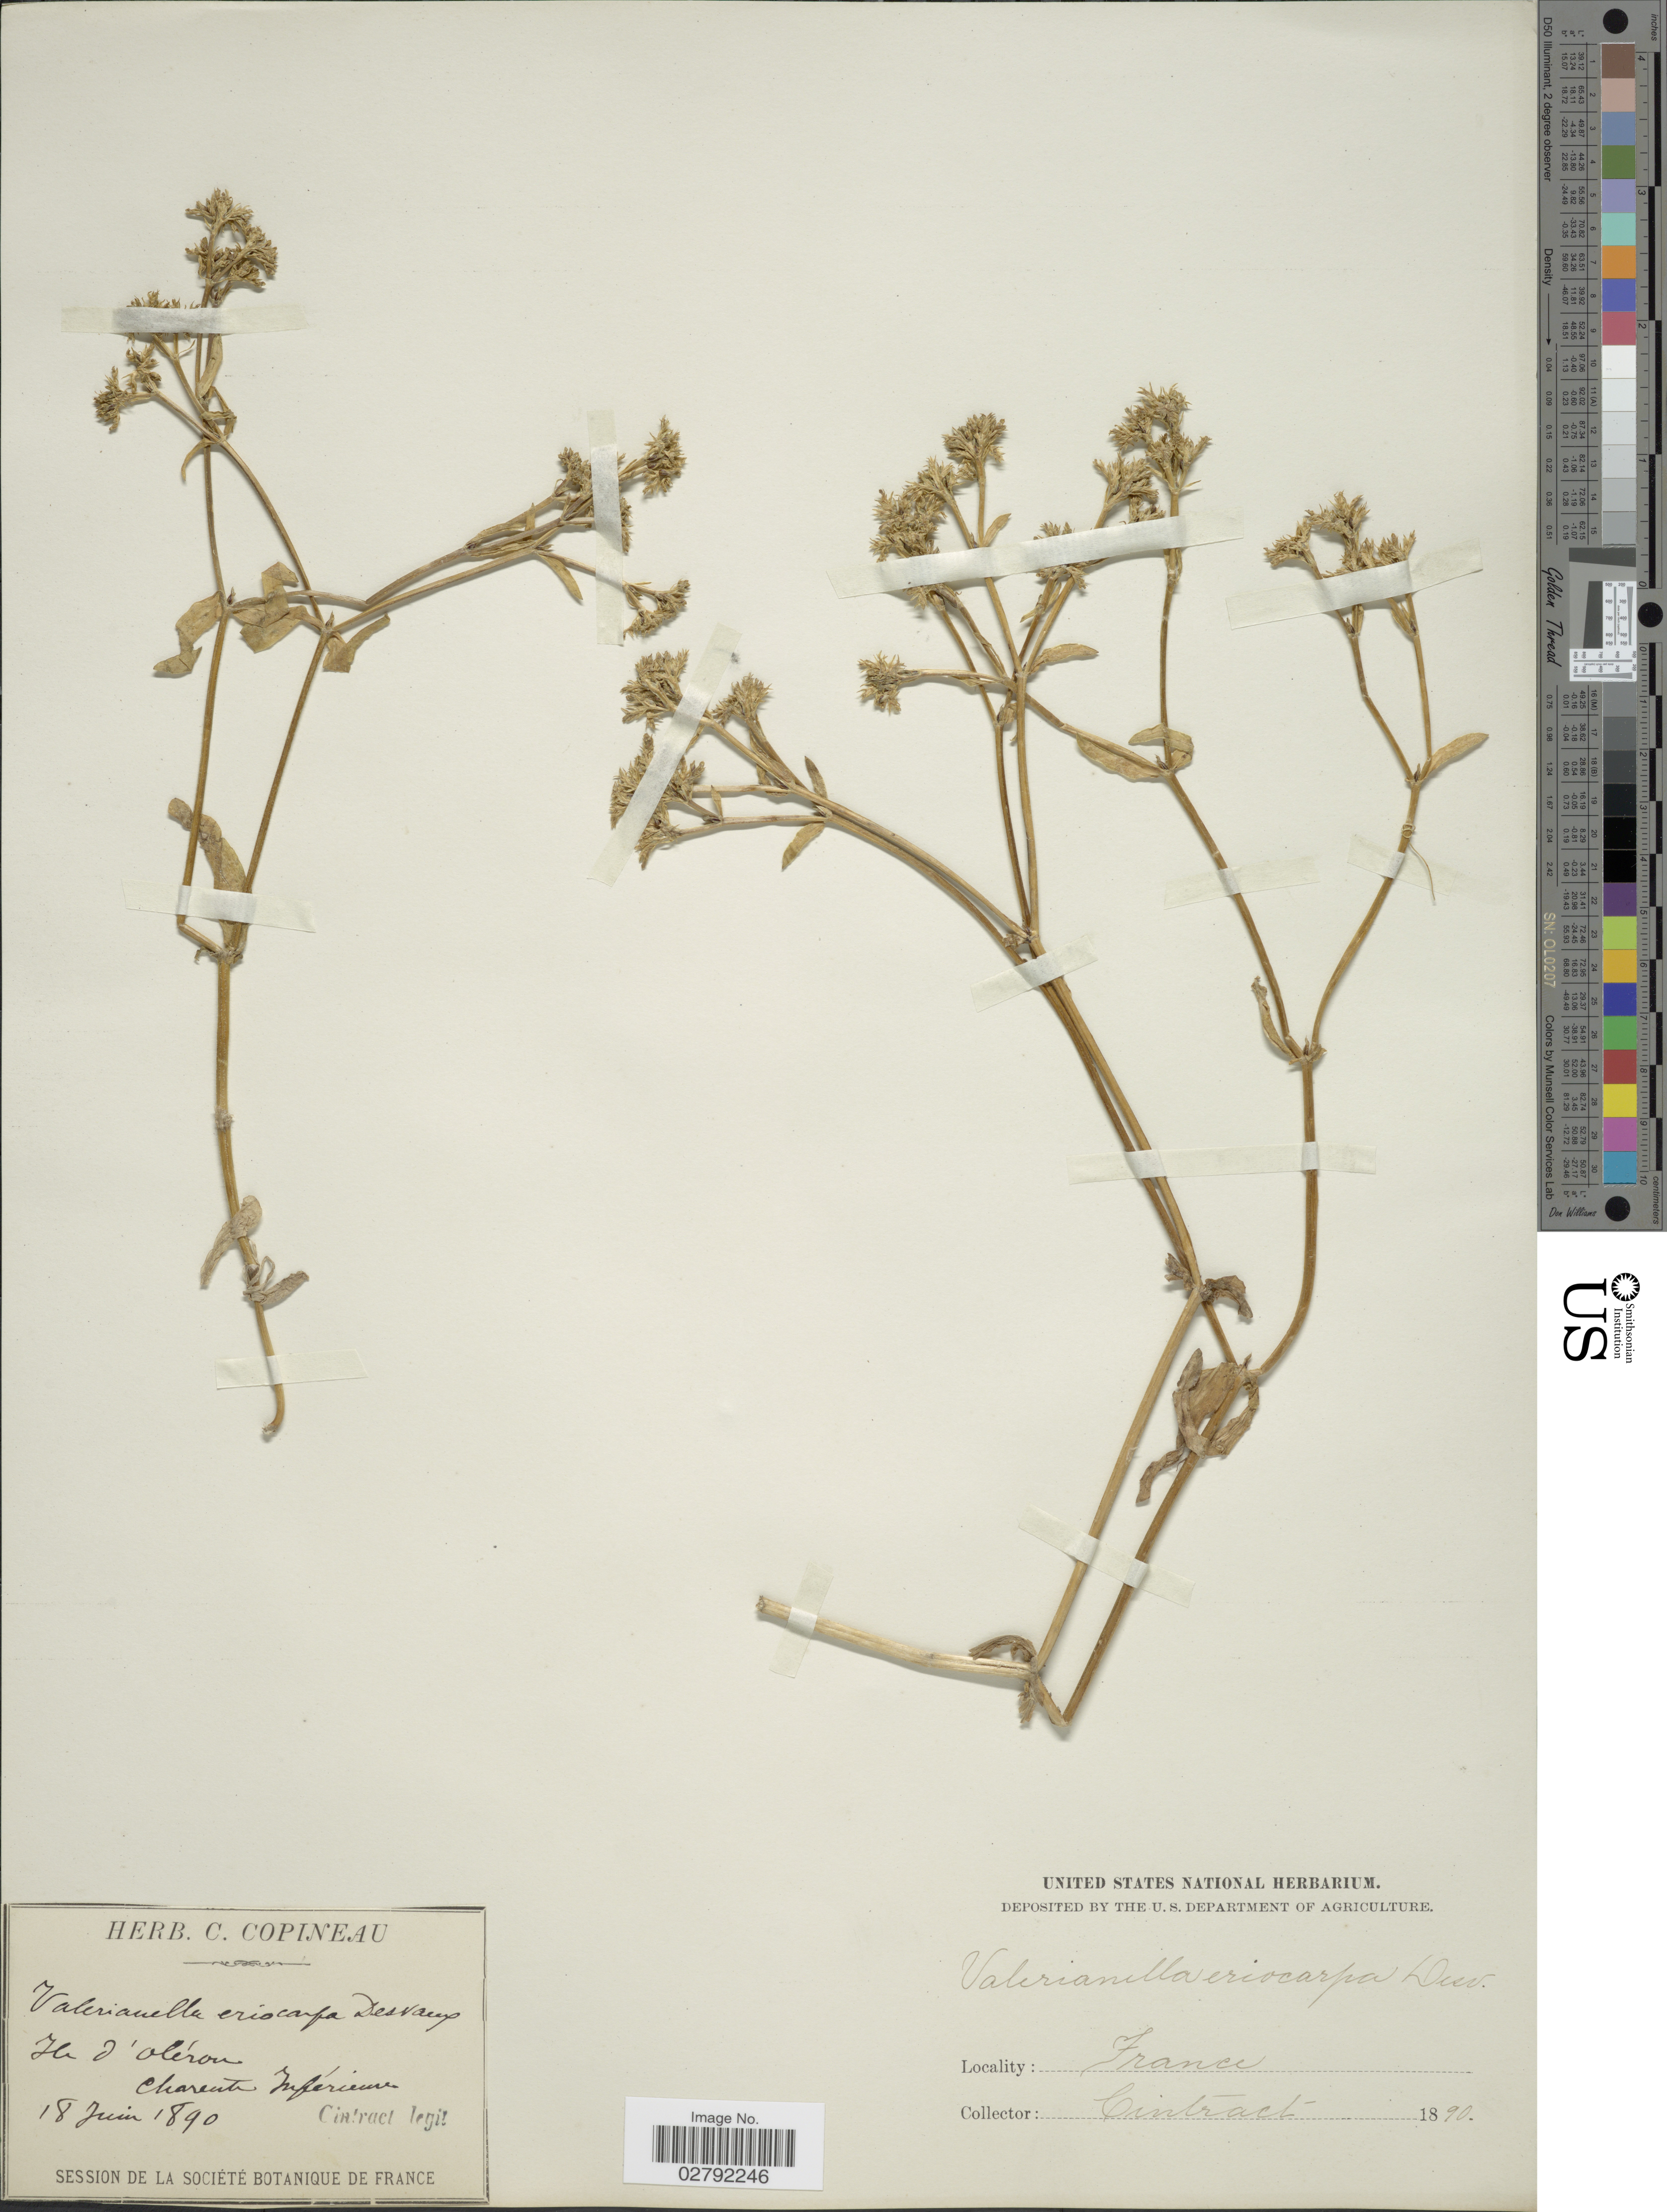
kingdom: Plantae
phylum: Tracheophyta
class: Magnoliopsida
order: Dipsacales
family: Caprifoliaceae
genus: Valerianella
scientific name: Valerianella eriocarpa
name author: Desv.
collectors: Cintract, --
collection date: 1890-06-18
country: France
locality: Ile d' Oléron. Charente Inférium.